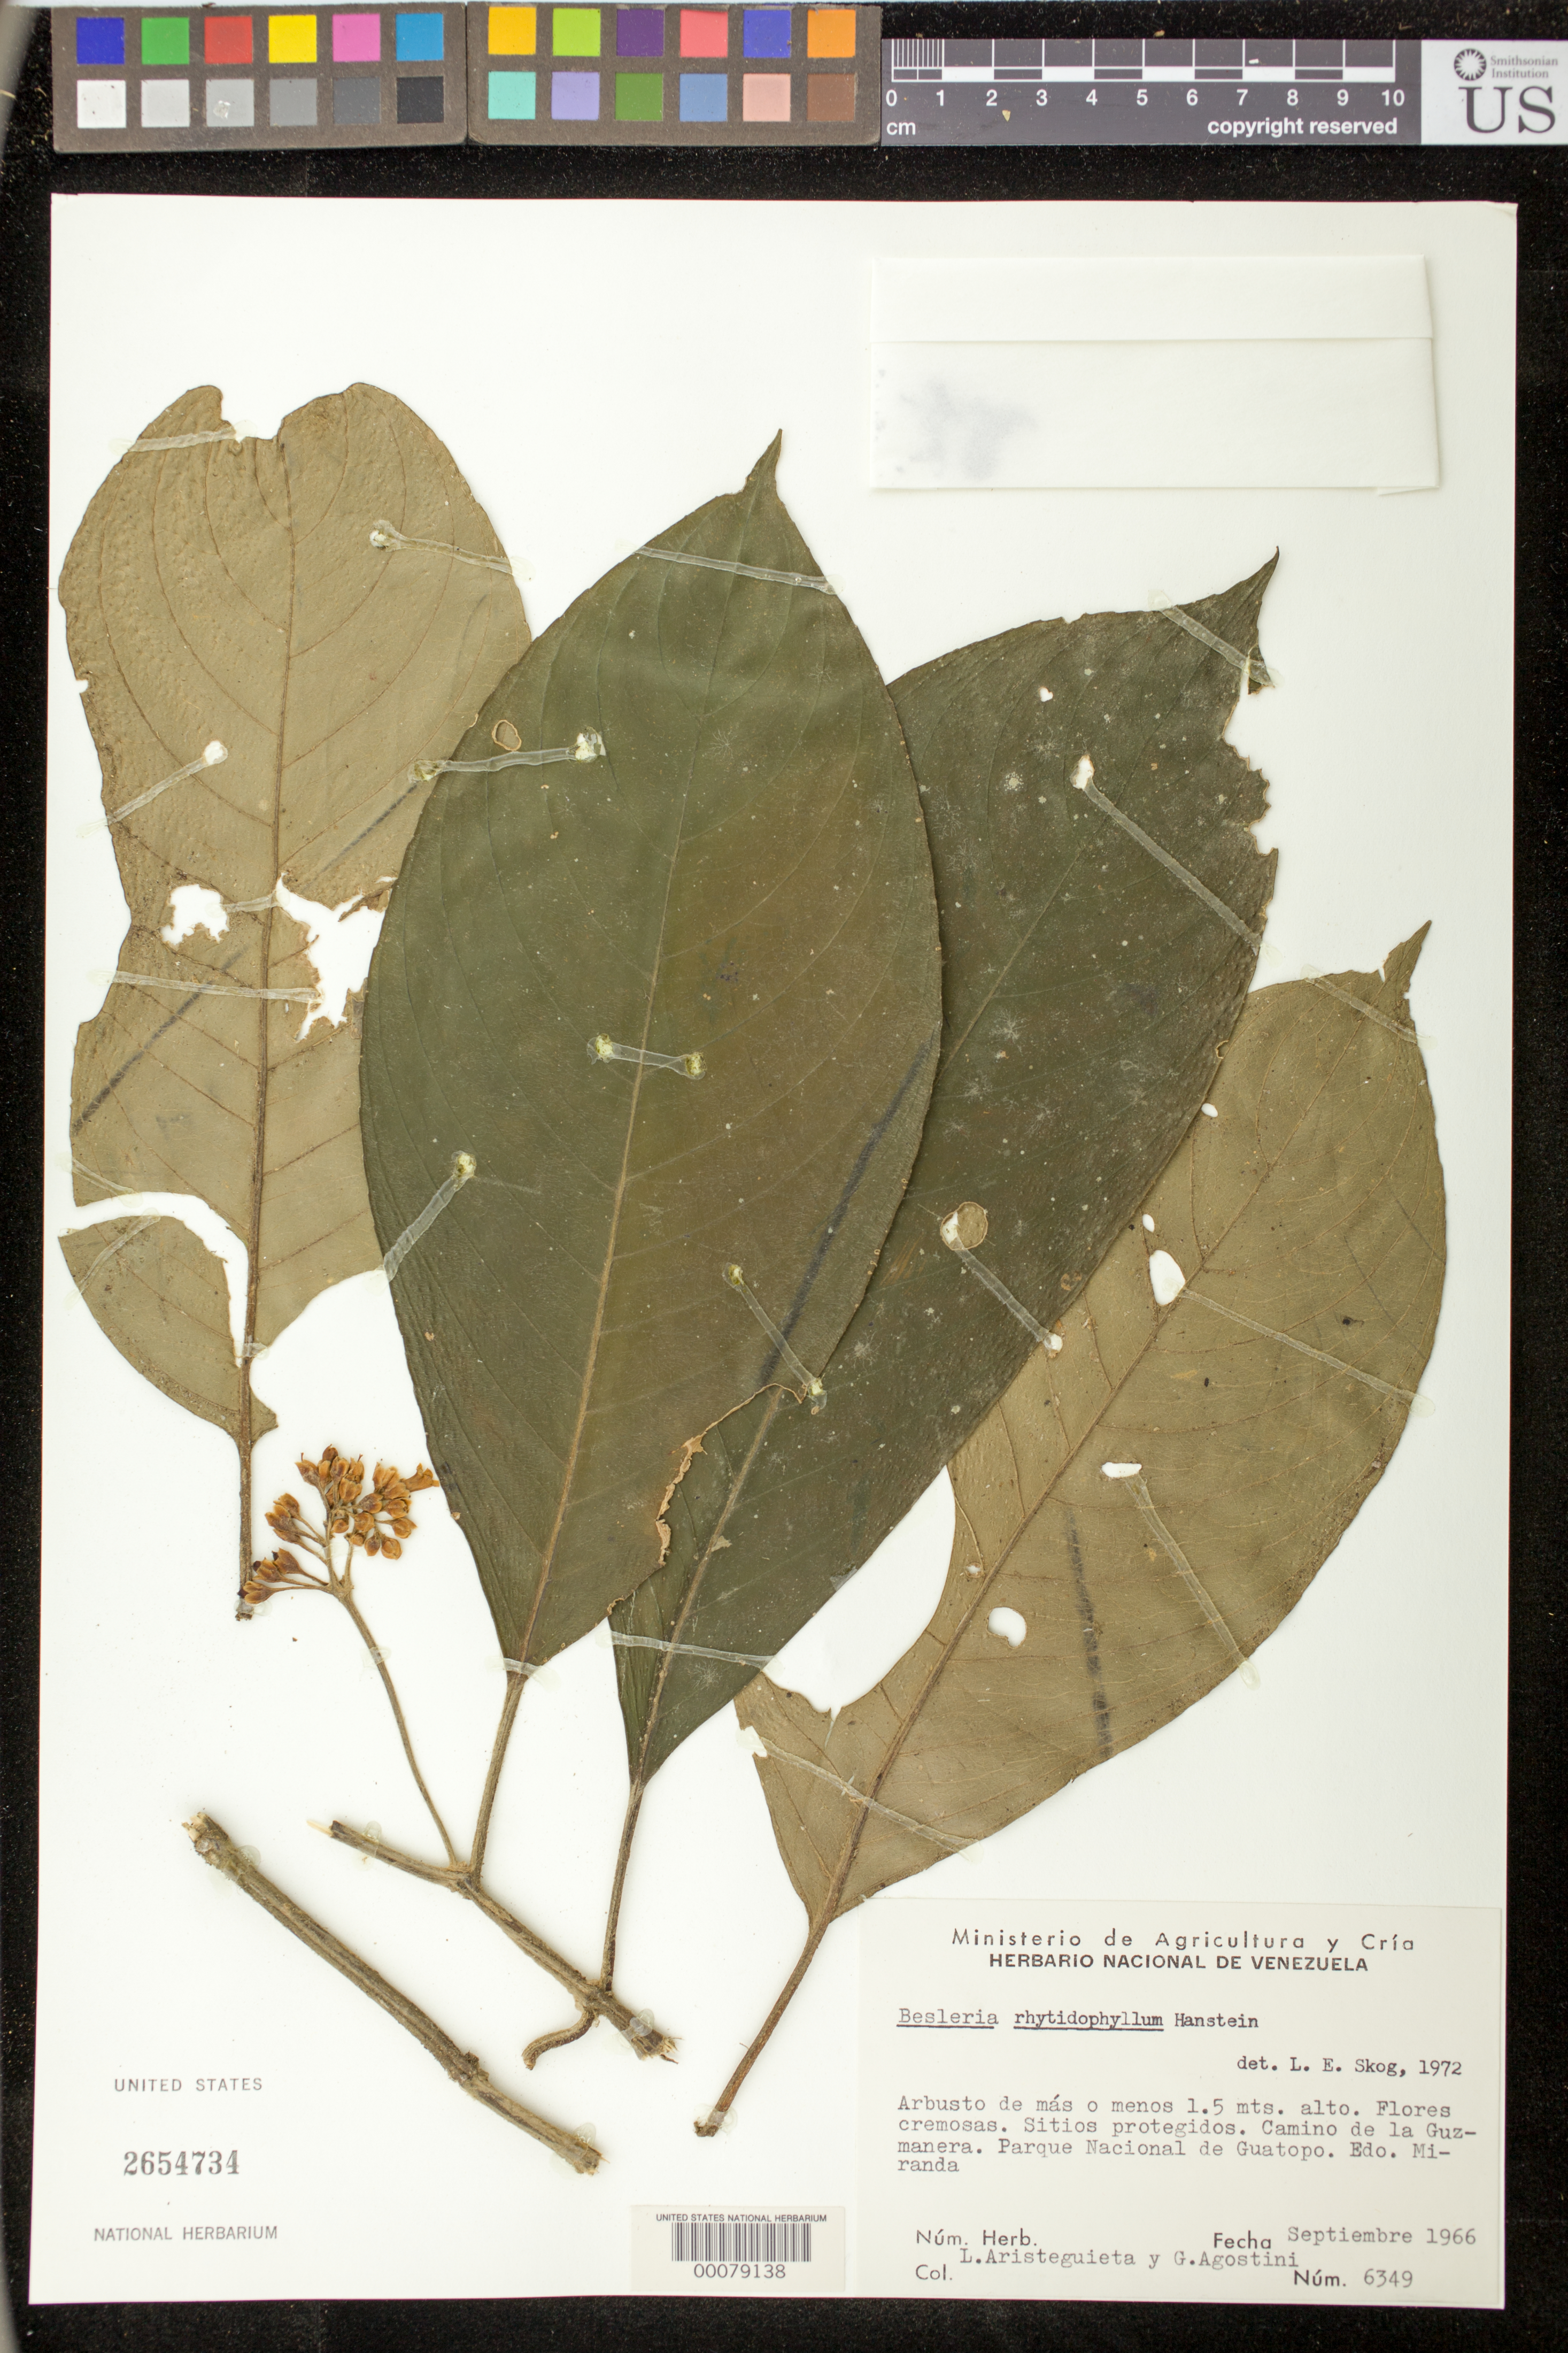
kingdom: Plantae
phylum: Tracheophyta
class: Magnoliopsida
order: Lamiales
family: Gesneriaceae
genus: Besleria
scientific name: Besleria rhytidophyllum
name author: Hanst.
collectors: L. Aristeguieta & G. Agostini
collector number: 6349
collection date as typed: Sep 1966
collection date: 1966-09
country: Venezuela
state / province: Miranda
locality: Guzmanera highway, Parque Nacional de Guatopo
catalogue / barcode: US 2654734